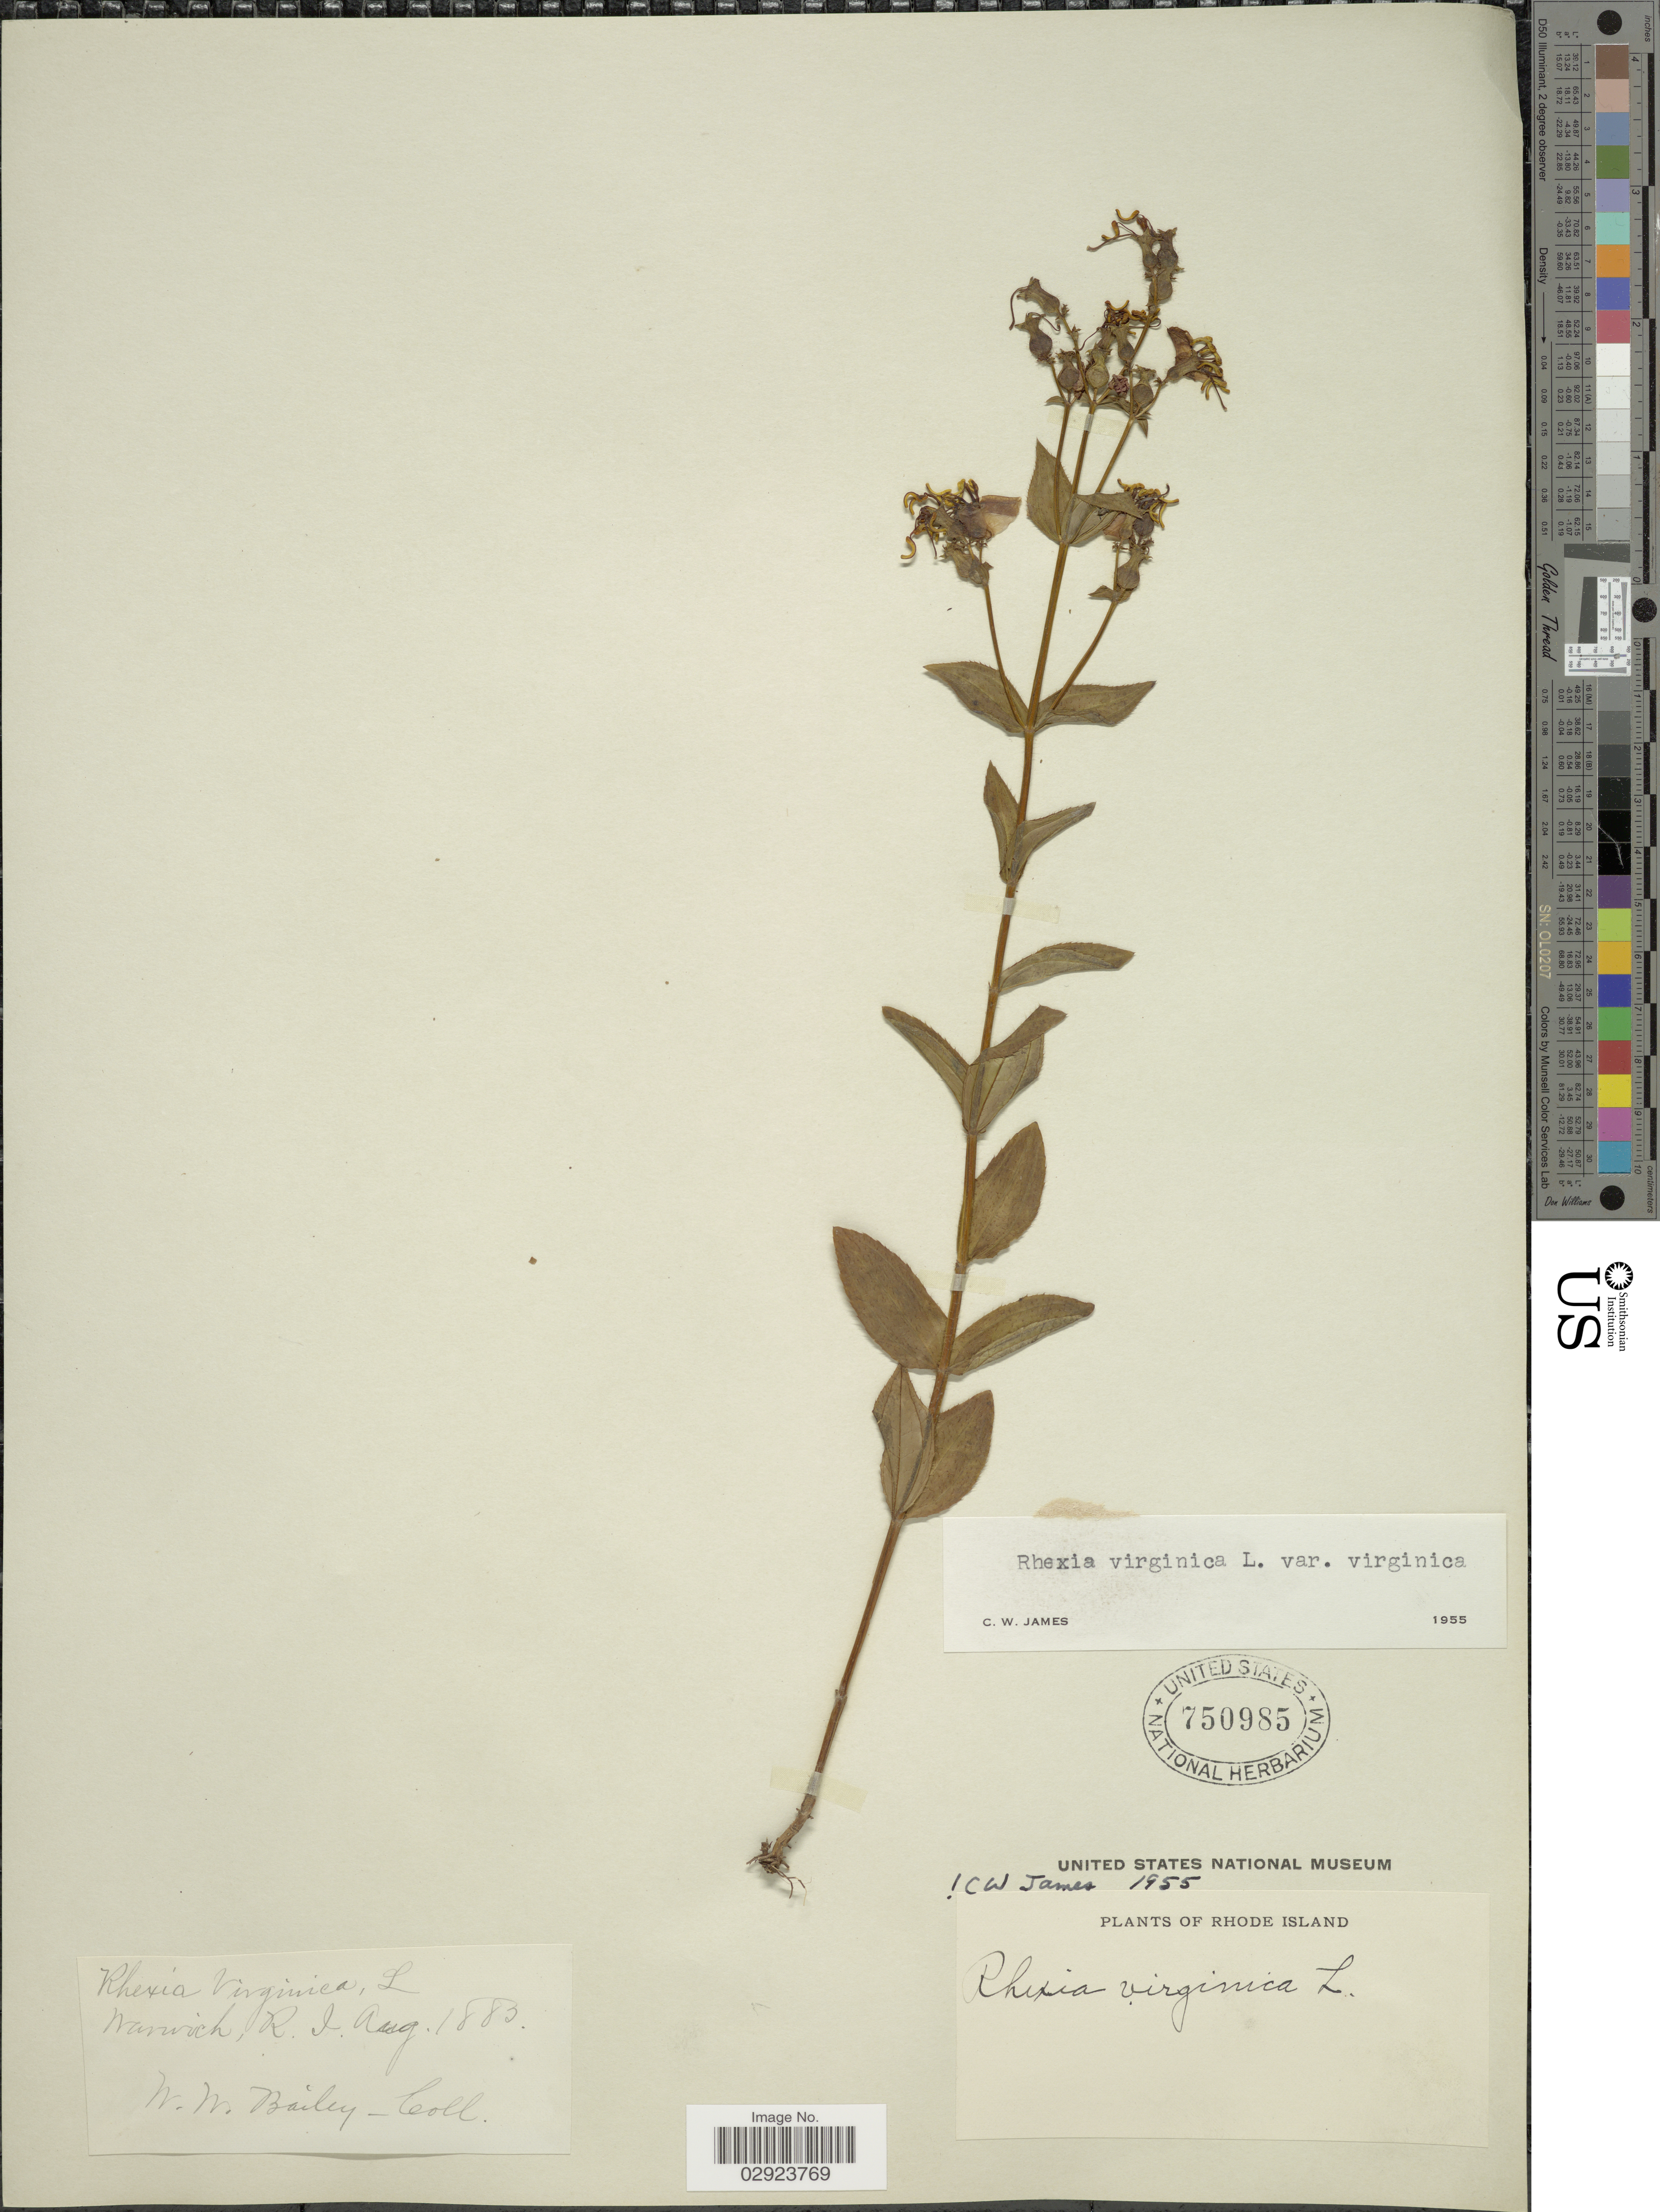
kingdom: Plantae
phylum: Tracheophyta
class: Magnoliopsida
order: Myrtales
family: Melastomataceae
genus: Rhexia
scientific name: Rhexia virginica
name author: L.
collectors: W. W. Bailey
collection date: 1883-08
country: United States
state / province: Rhode Island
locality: Warwich, R. I.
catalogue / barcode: US 750985